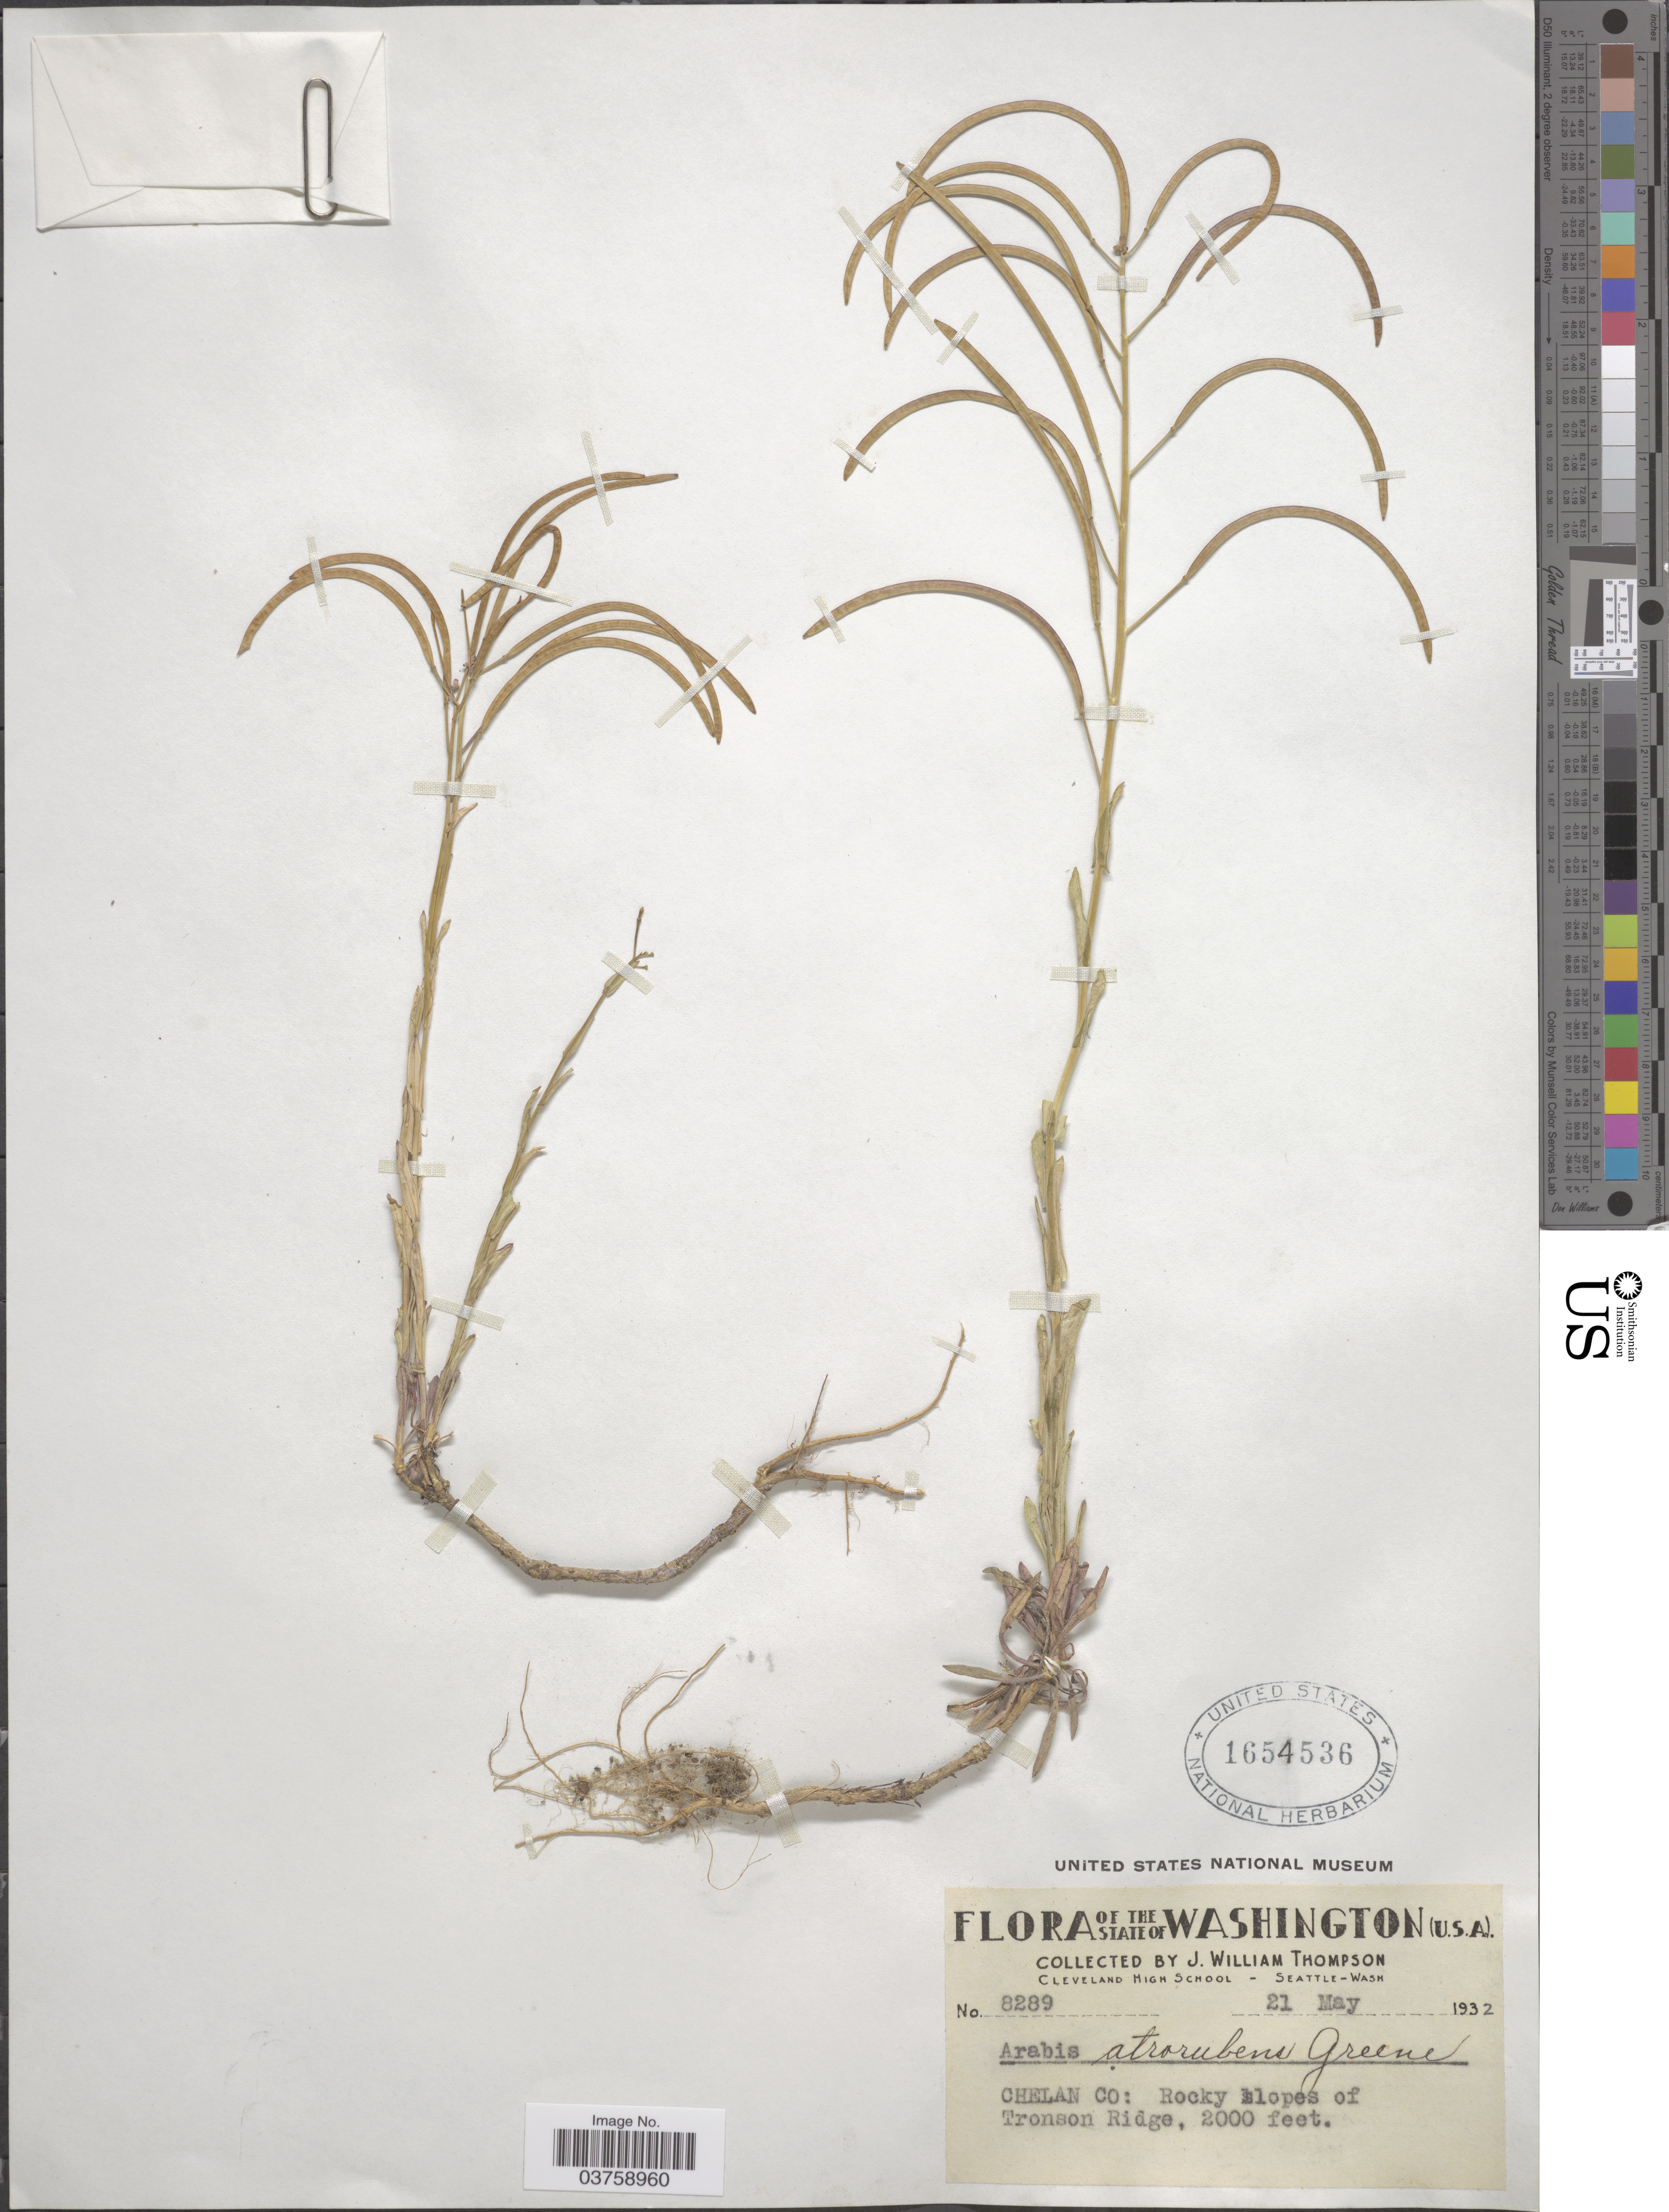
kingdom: Plantae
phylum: Tracheophyta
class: Magnoliopsida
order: Brassicales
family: Brassicaceae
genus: Arabis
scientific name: Arabis sparsiflora var. atrorubens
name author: (Suksd. ex Greene) Rollins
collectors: J. W. Thompson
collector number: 8289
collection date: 1932-05-21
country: United States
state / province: Washington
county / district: Chelan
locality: Chelan Co: Rocky slopes of Tronson Ridge.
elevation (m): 610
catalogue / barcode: US 1654536